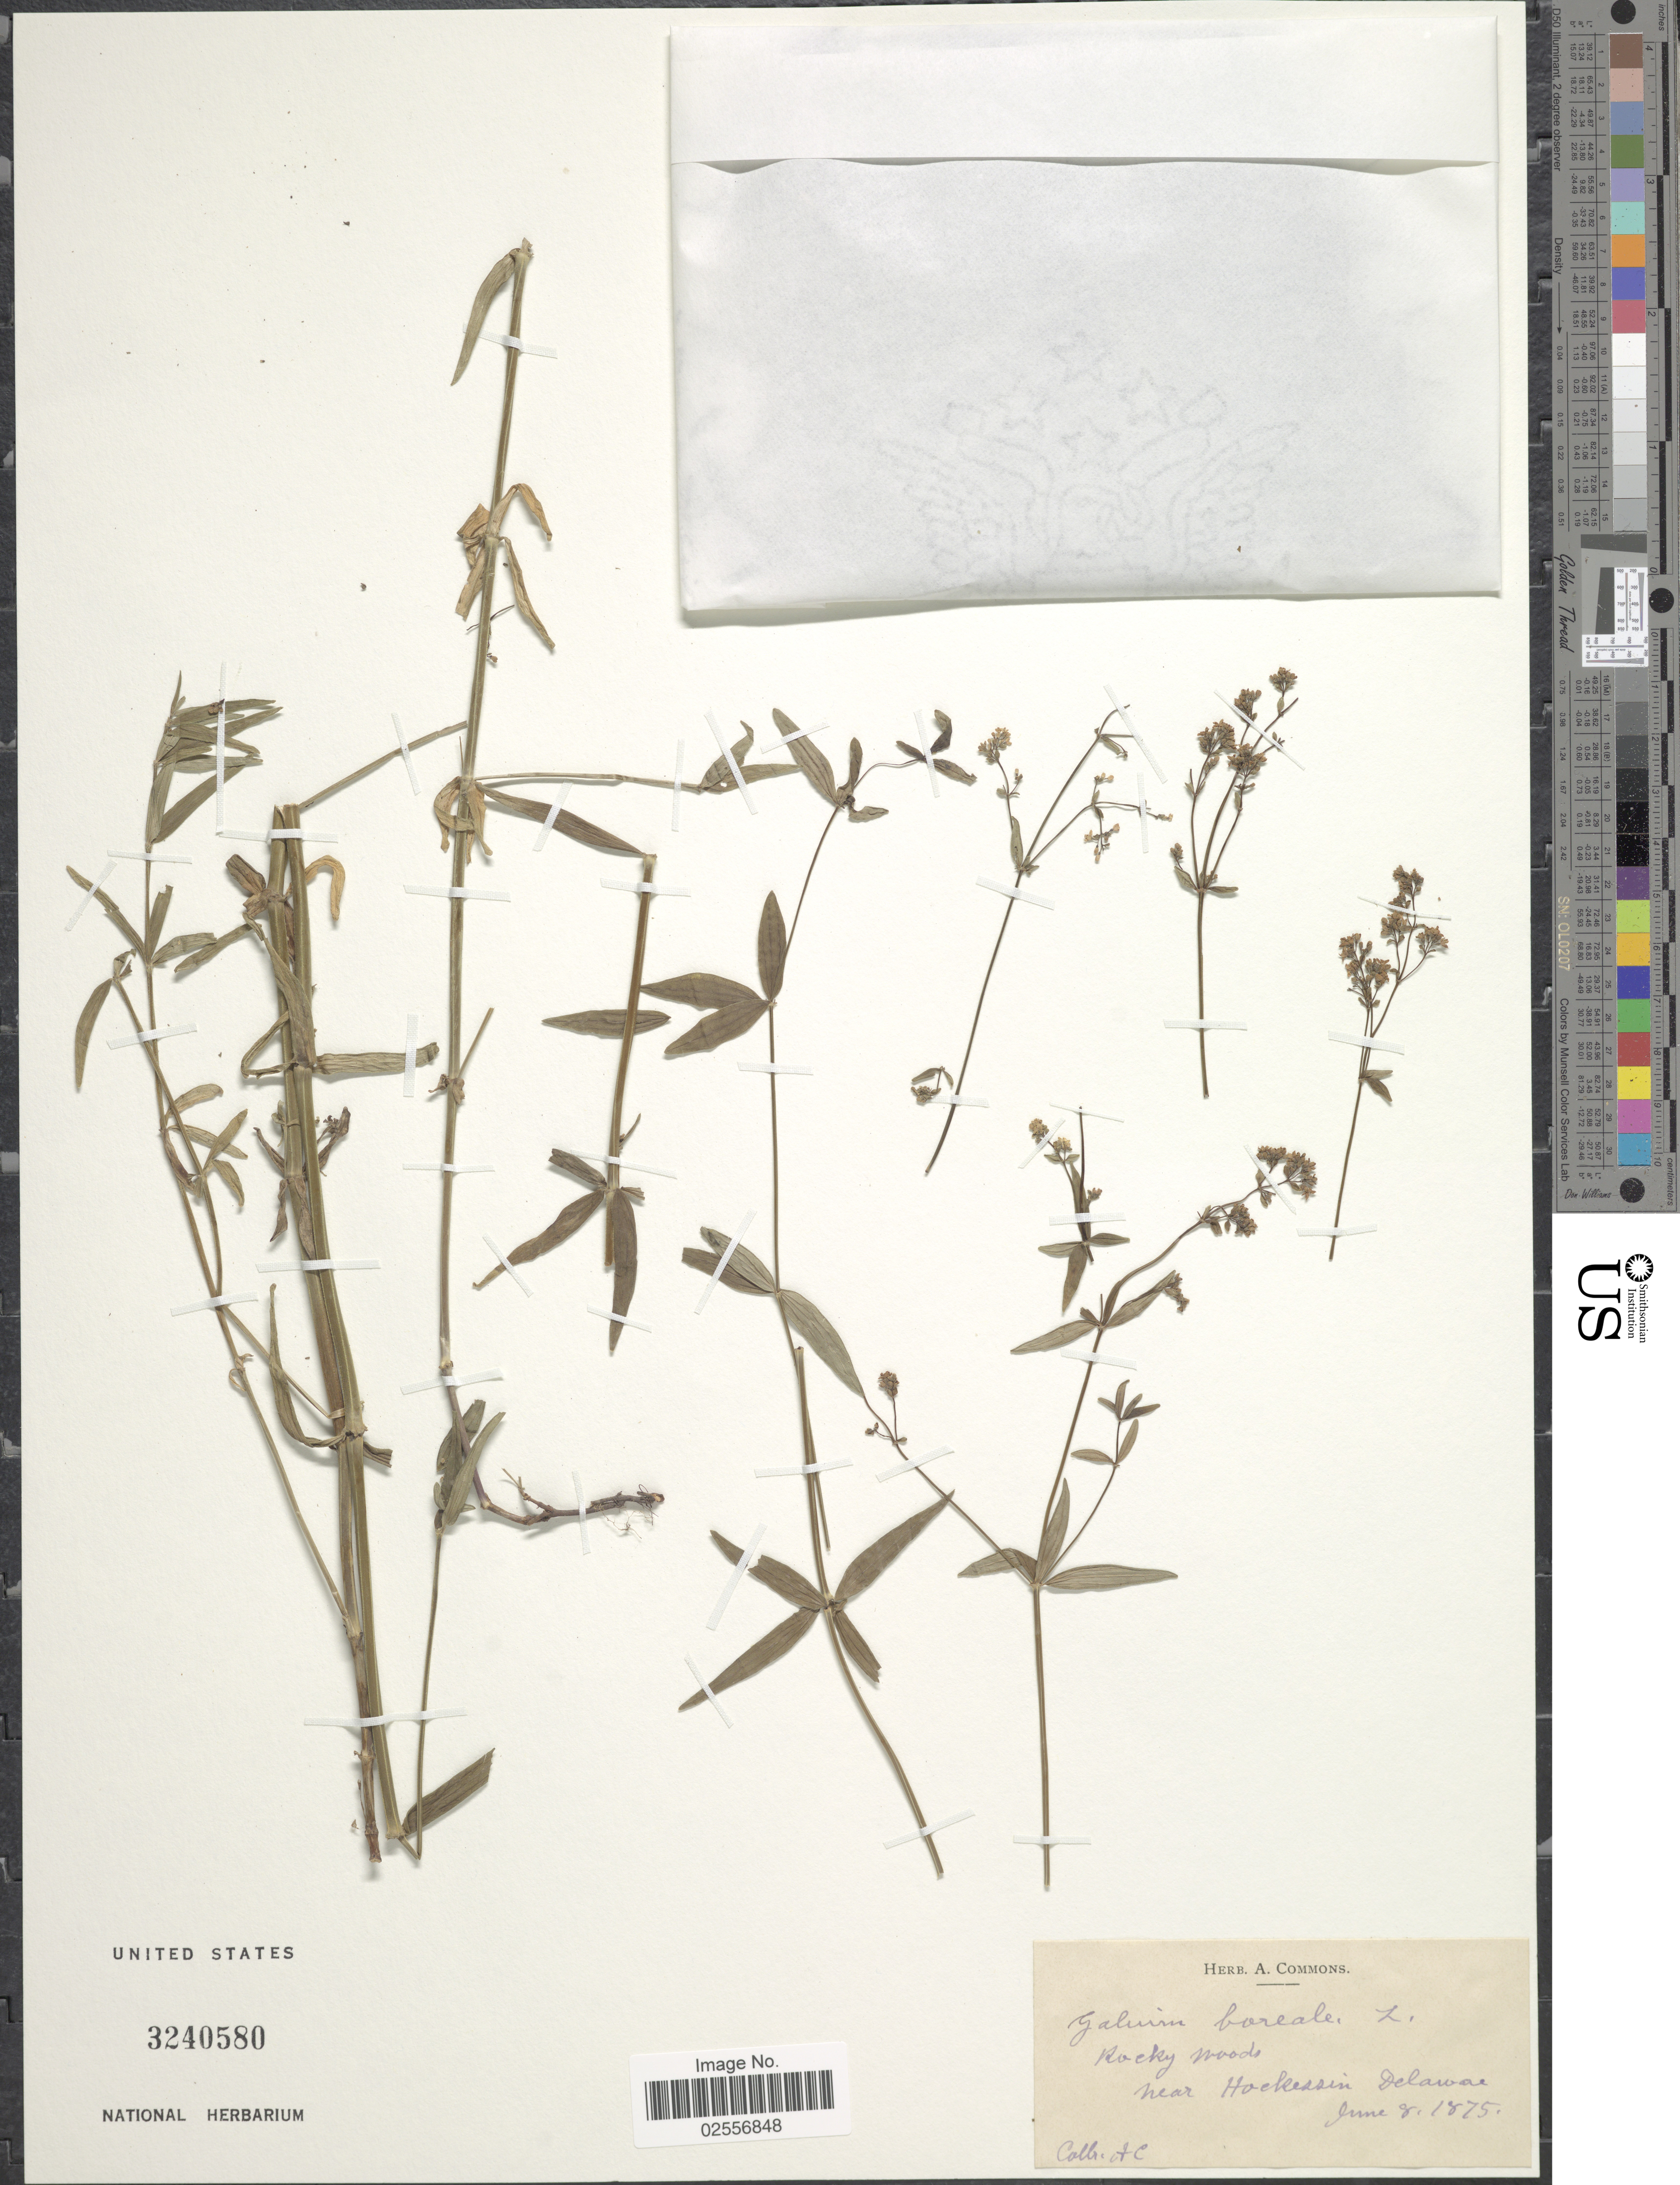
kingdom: Plantae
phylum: Tracheophyta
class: Magnoliopsida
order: Gentianales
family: Rubiaceae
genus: Galium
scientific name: Galium boreale L.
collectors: A. Commons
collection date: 1875-06-08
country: United States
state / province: Delaware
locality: Near Hockessin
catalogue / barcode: US 3240580